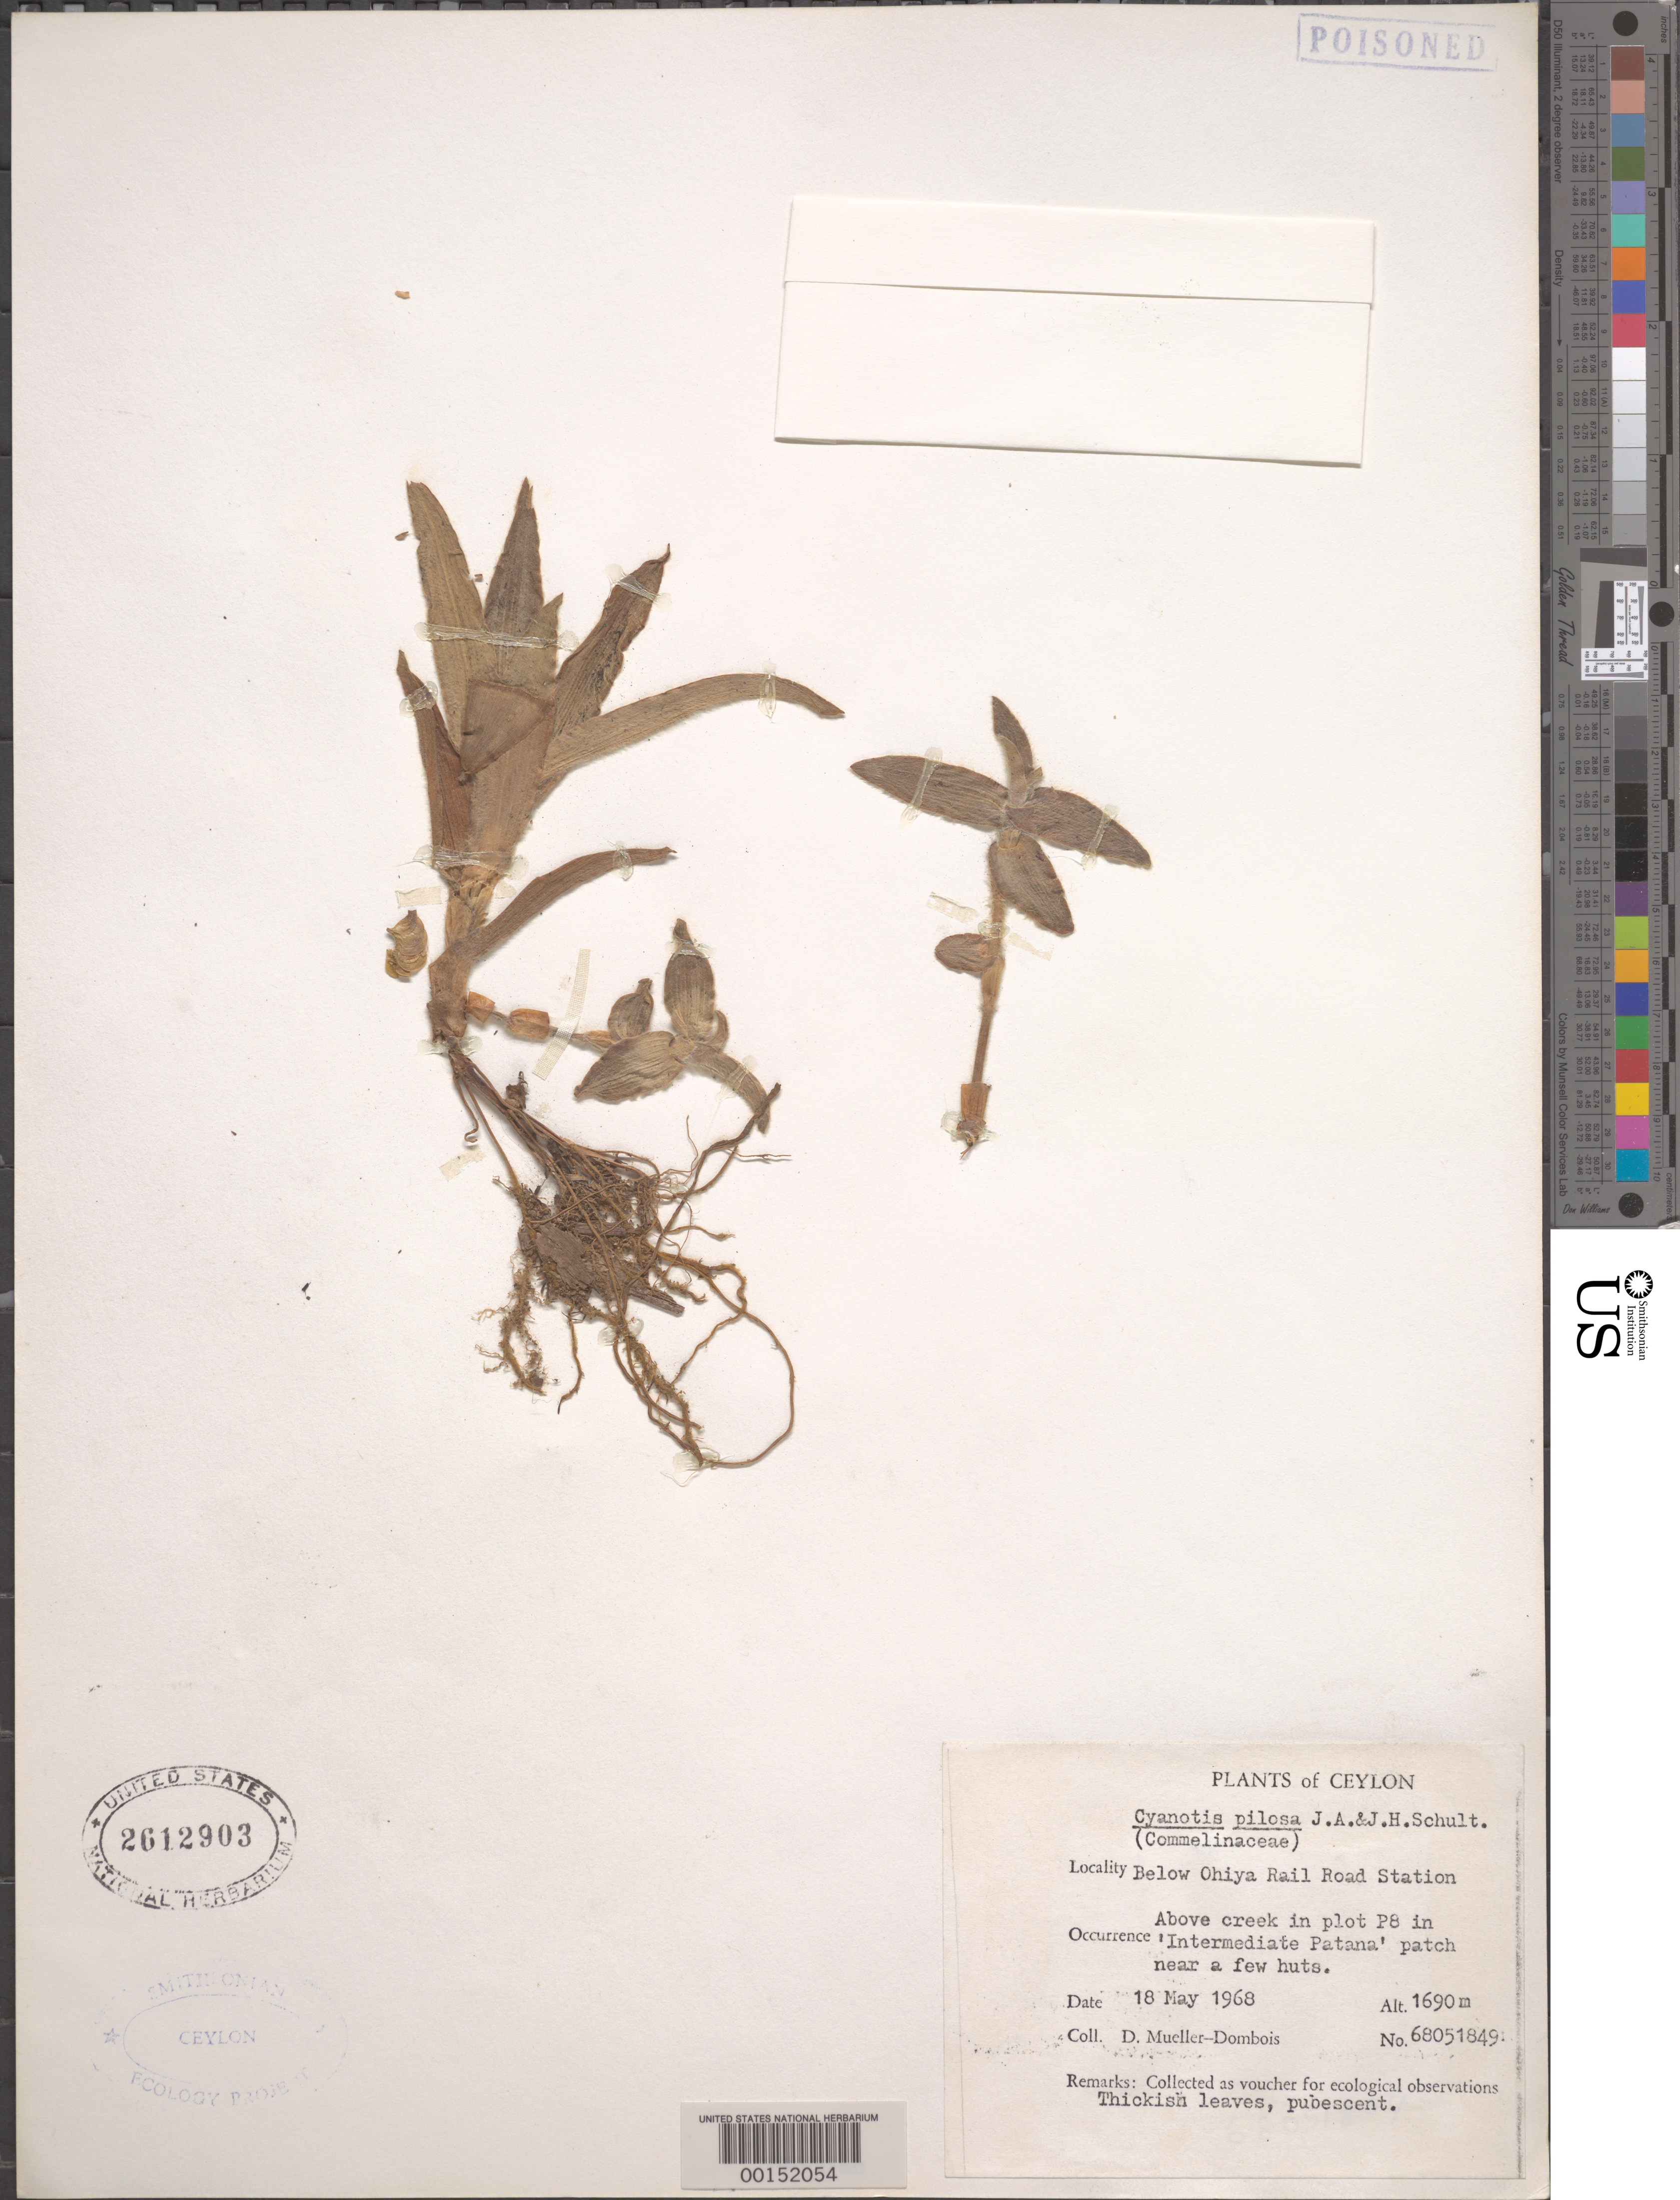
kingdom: Plantae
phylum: Tracheophyta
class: Liliopsida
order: Commelinales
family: Commelinaceae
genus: Cyanotis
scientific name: Cyanotis sp.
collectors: D. Mueller-Dombois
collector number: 68051849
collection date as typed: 18 May 1968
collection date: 1968-05-18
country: Sri Lanka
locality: Below ohiya rail road station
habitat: Intermediate patana patch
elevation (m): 1690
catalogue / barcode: US 2612903